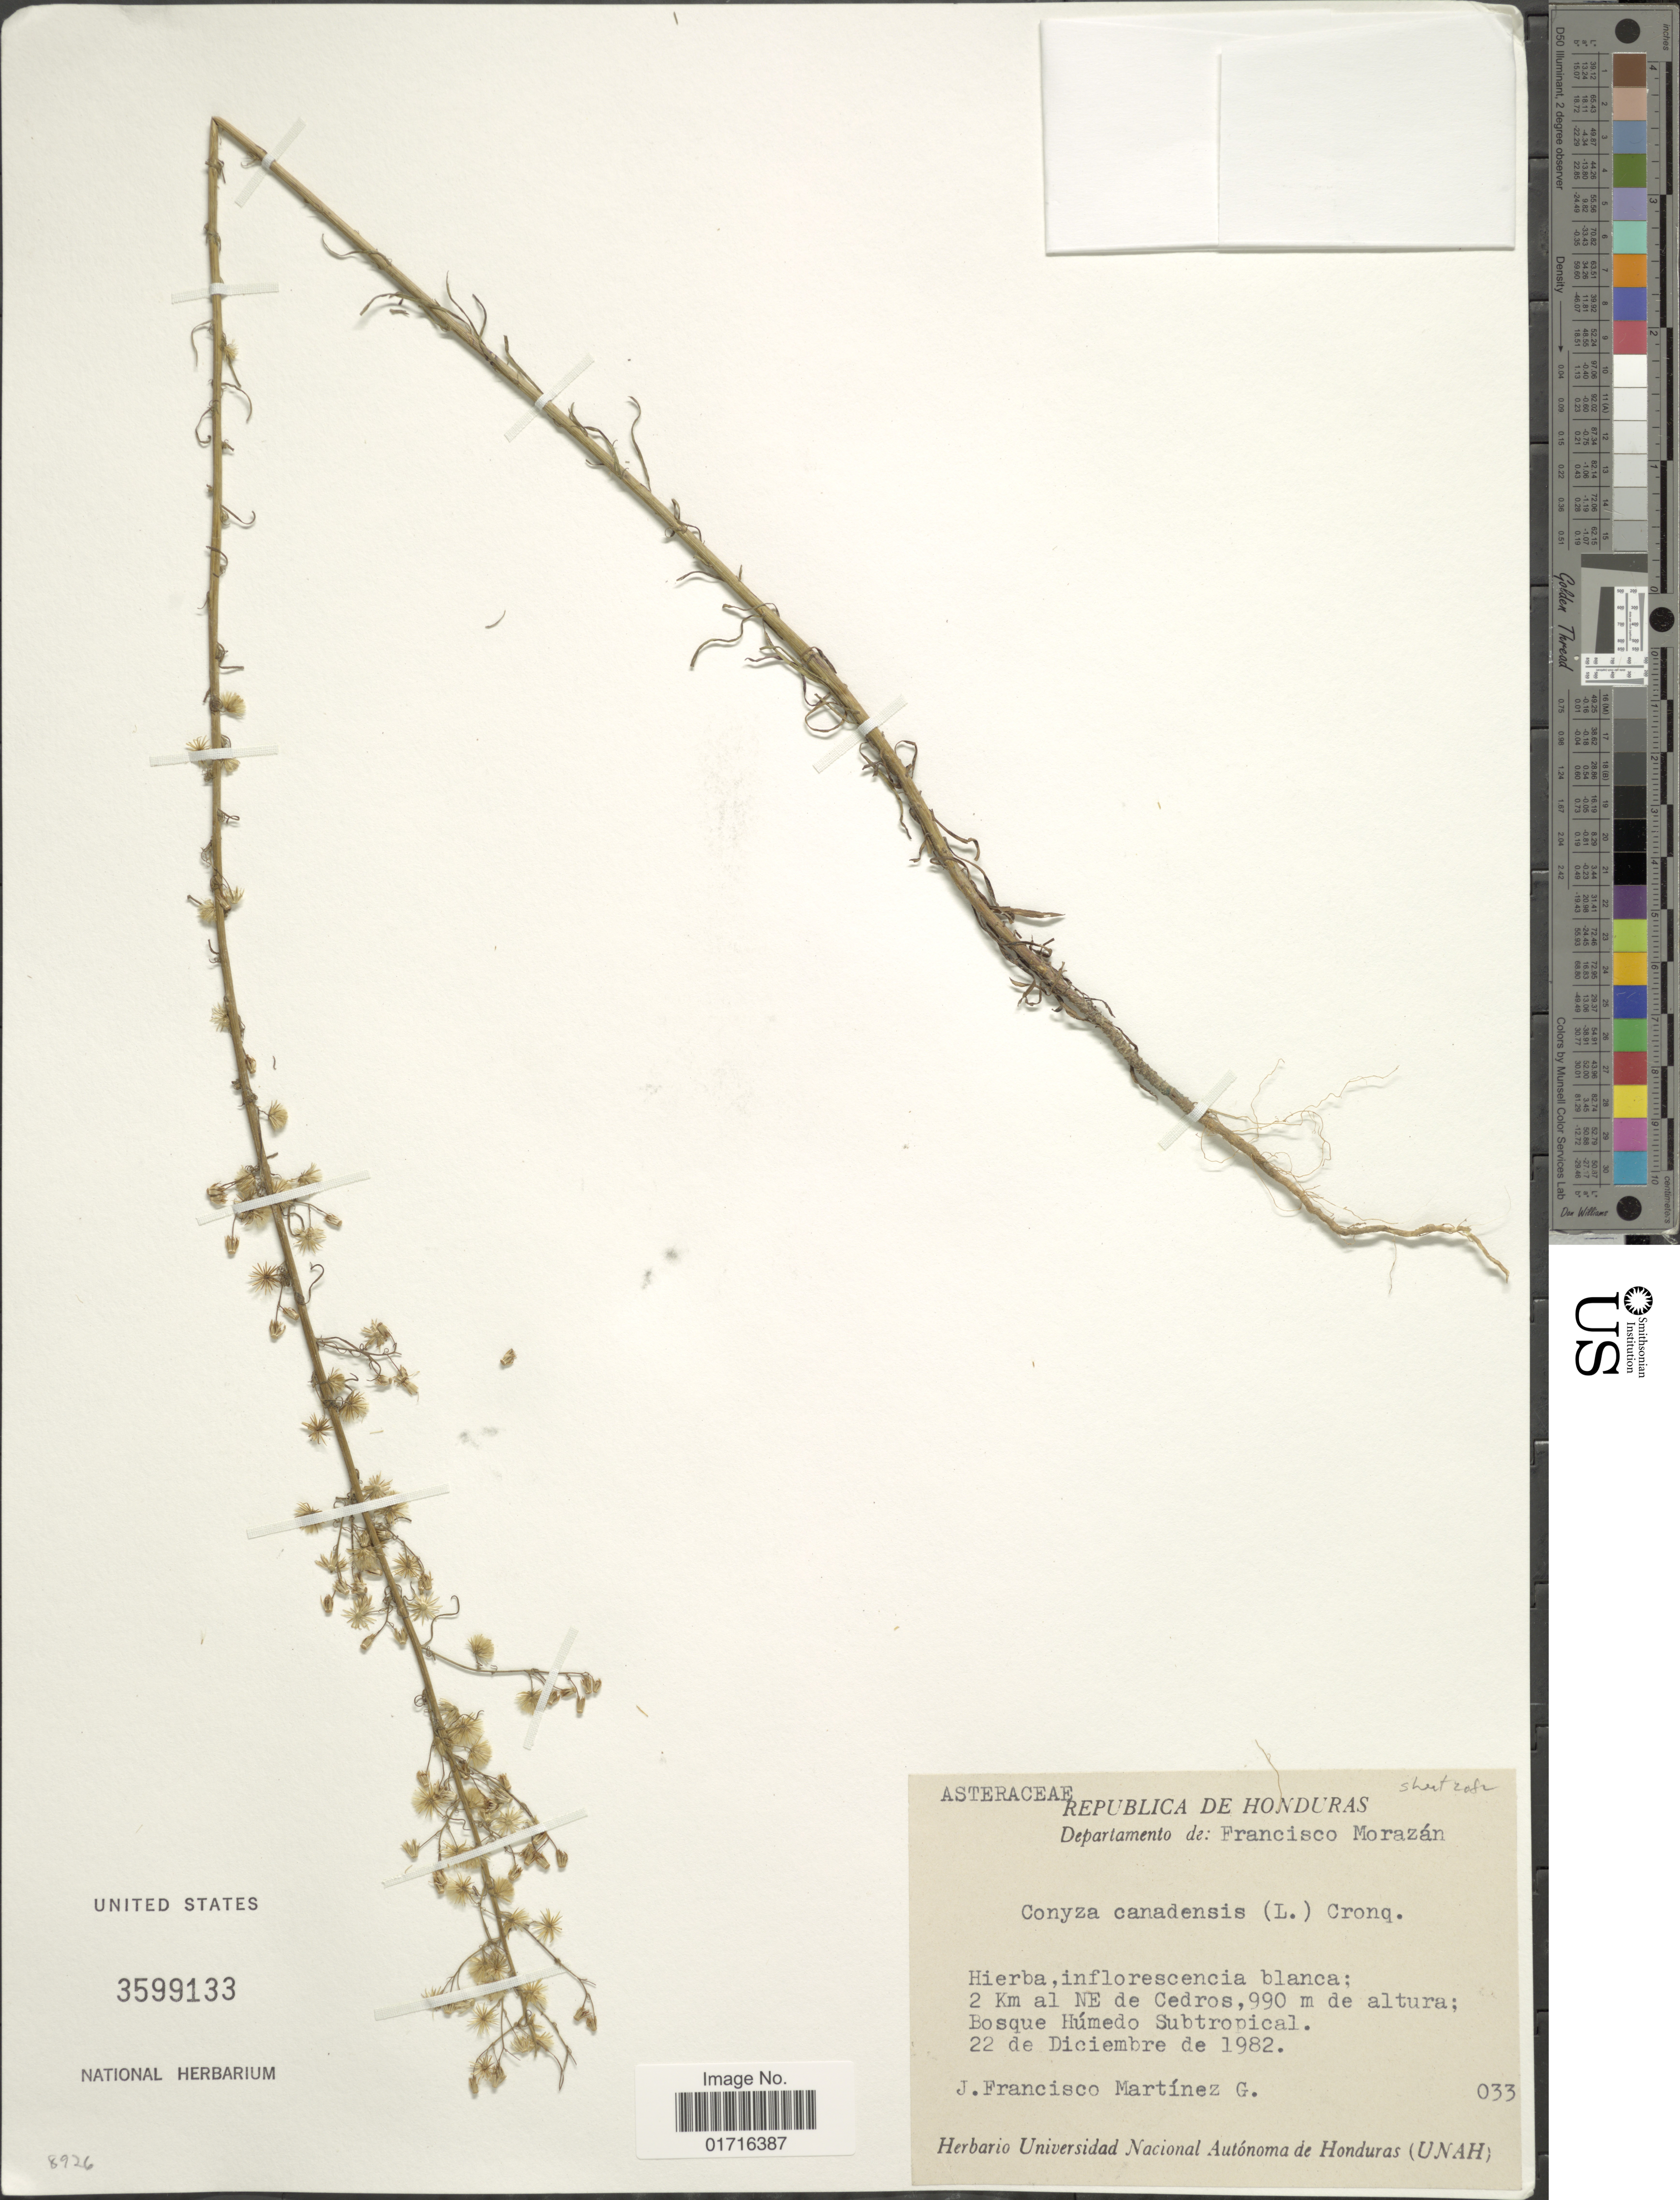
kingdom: Plantae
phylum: Tracheophyta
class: Magnoliopsida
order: Asterales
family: Asteraceae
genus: Conyza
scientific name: Conyza canadensis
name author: (L.) Cronq.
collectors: J. Francisco & G. Martinez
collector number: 033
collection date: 1982-12-22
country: Honduras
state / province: Fco. Morazán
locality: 2 km al NE de Cedros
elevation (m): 990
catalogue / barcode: US 3599133